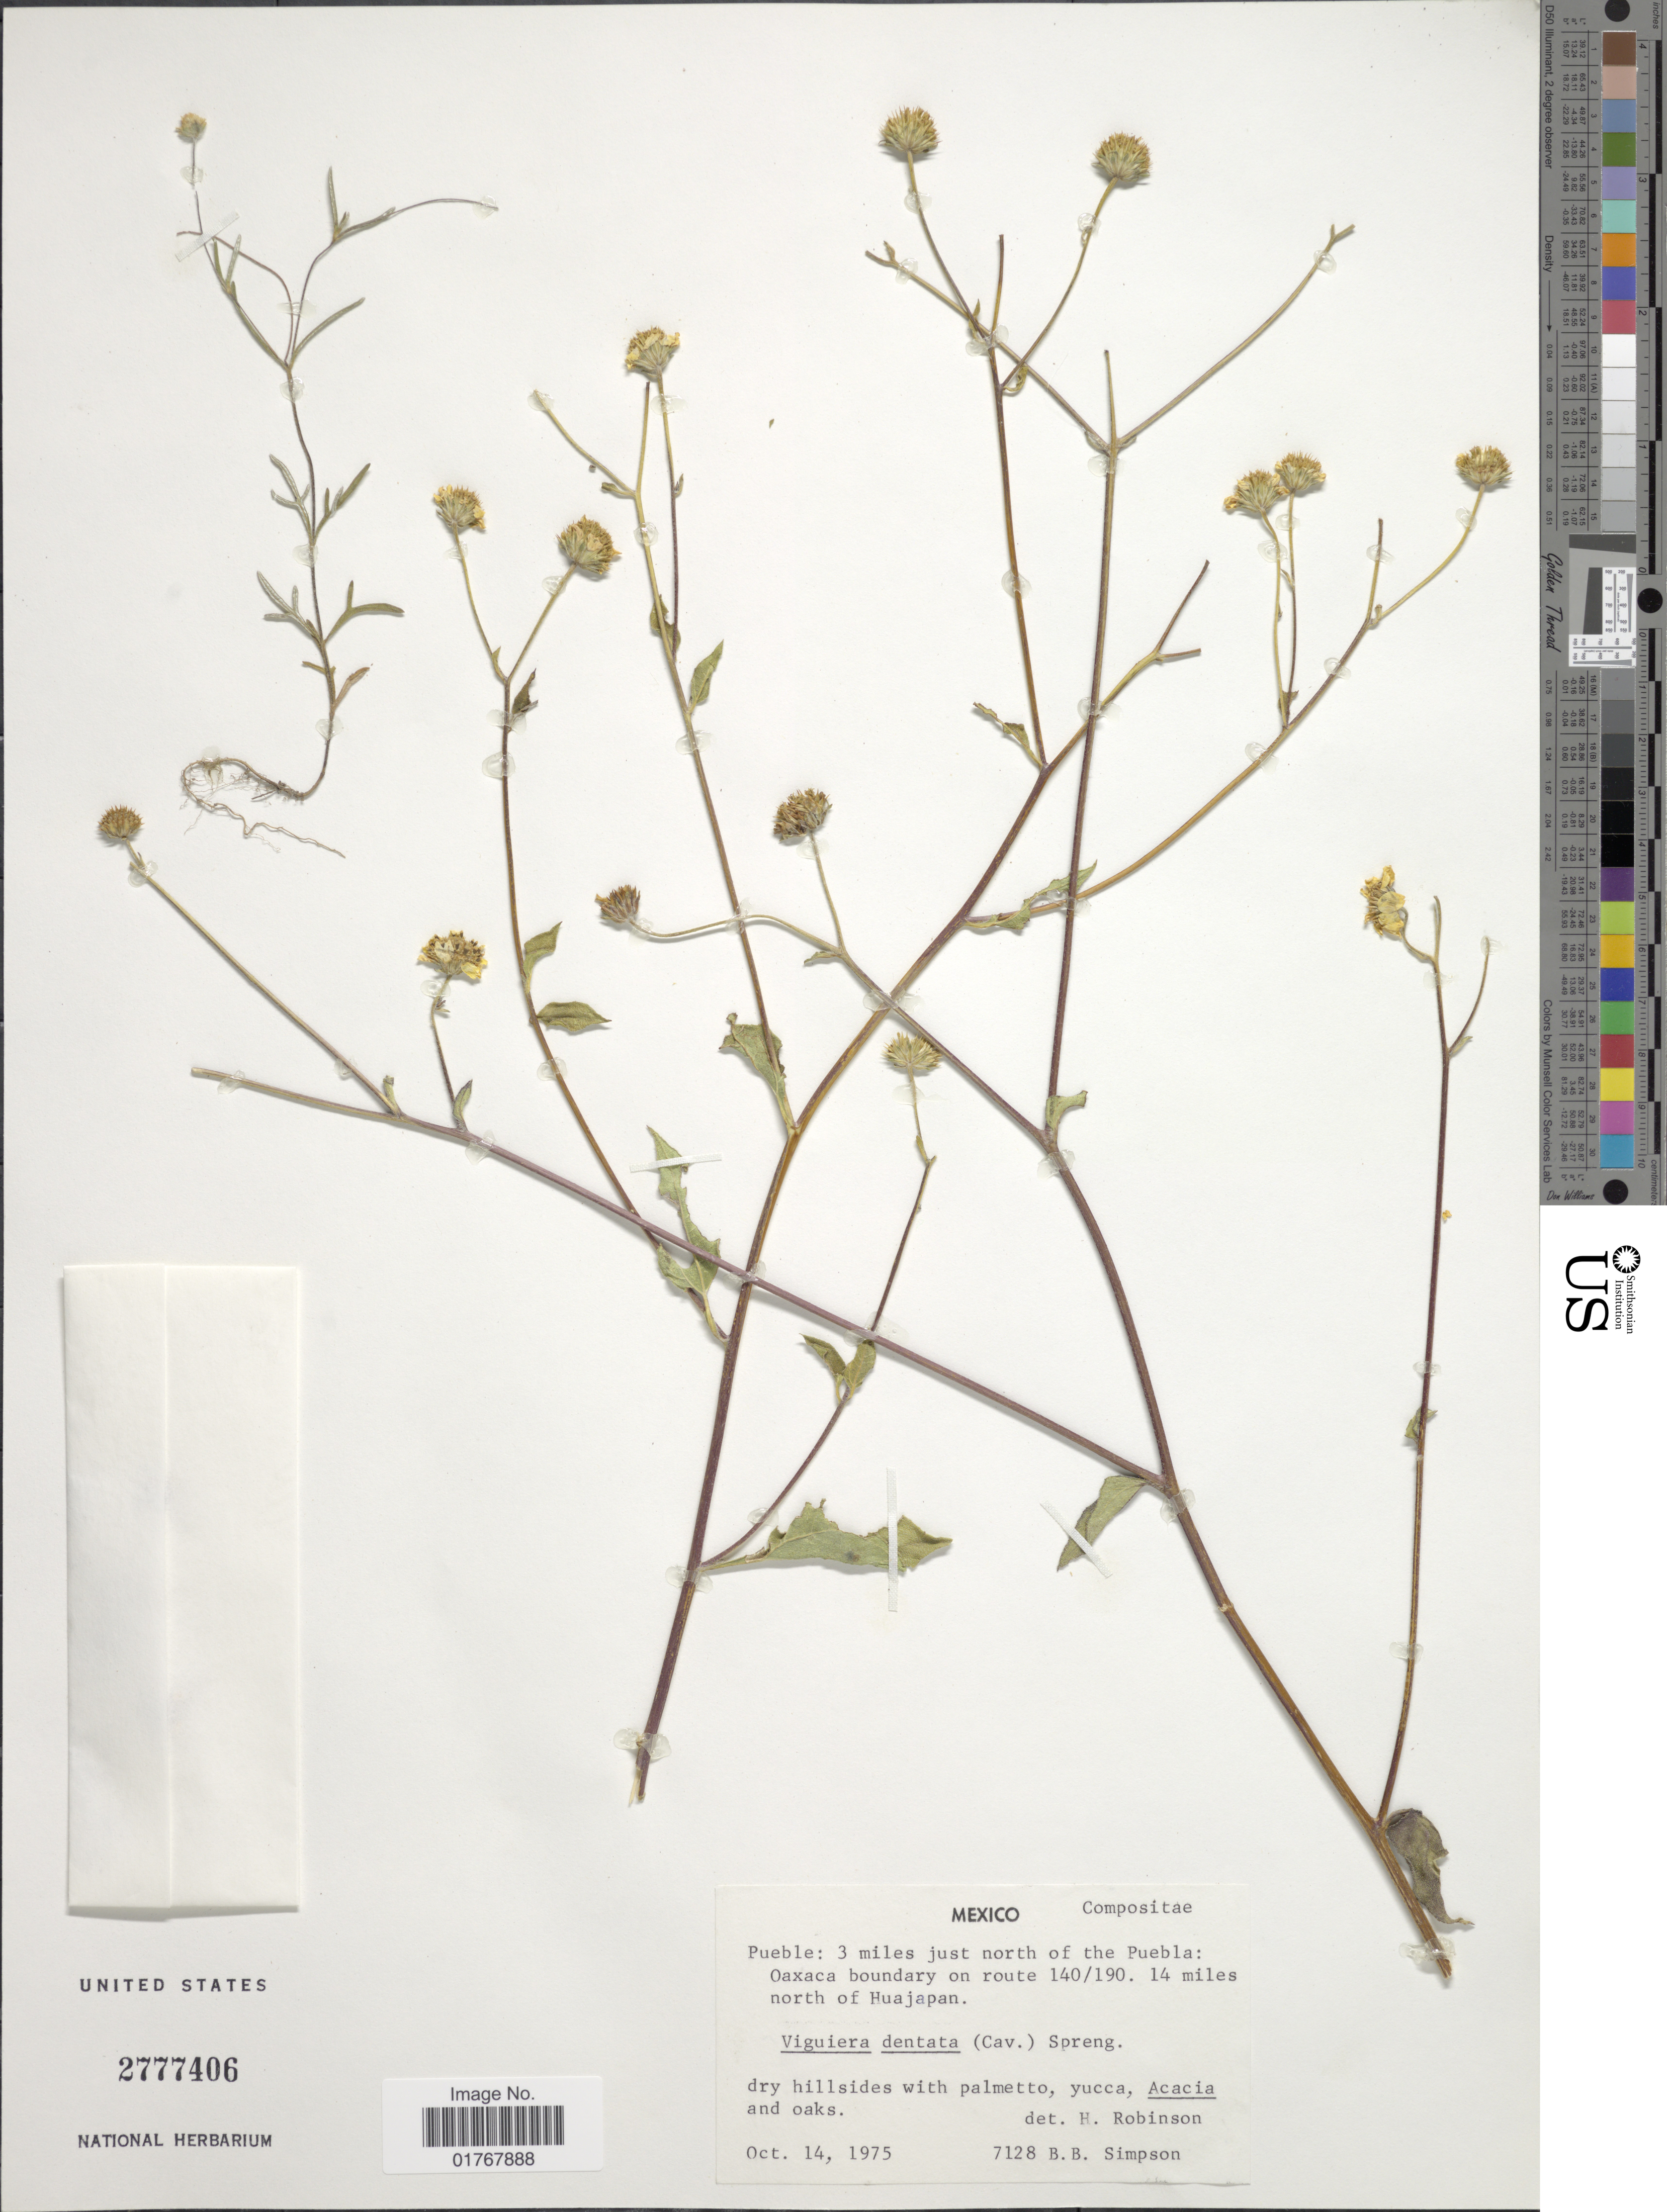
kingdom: Plantae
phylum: Tracheophyta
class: Magnoliopsida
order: Asterales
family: Asteraceae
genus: Viguiera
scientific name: Viguiera dentata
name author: (Cav.) Spreng.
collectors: B. B. Simpson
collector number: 7128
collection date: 1975-10-14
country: Mexico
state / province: Puebla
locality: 3 miles just north of the Puebla: Oaxaca boundary on route 140-190. 14 miles north of Huajapan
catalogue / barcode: US 2777406